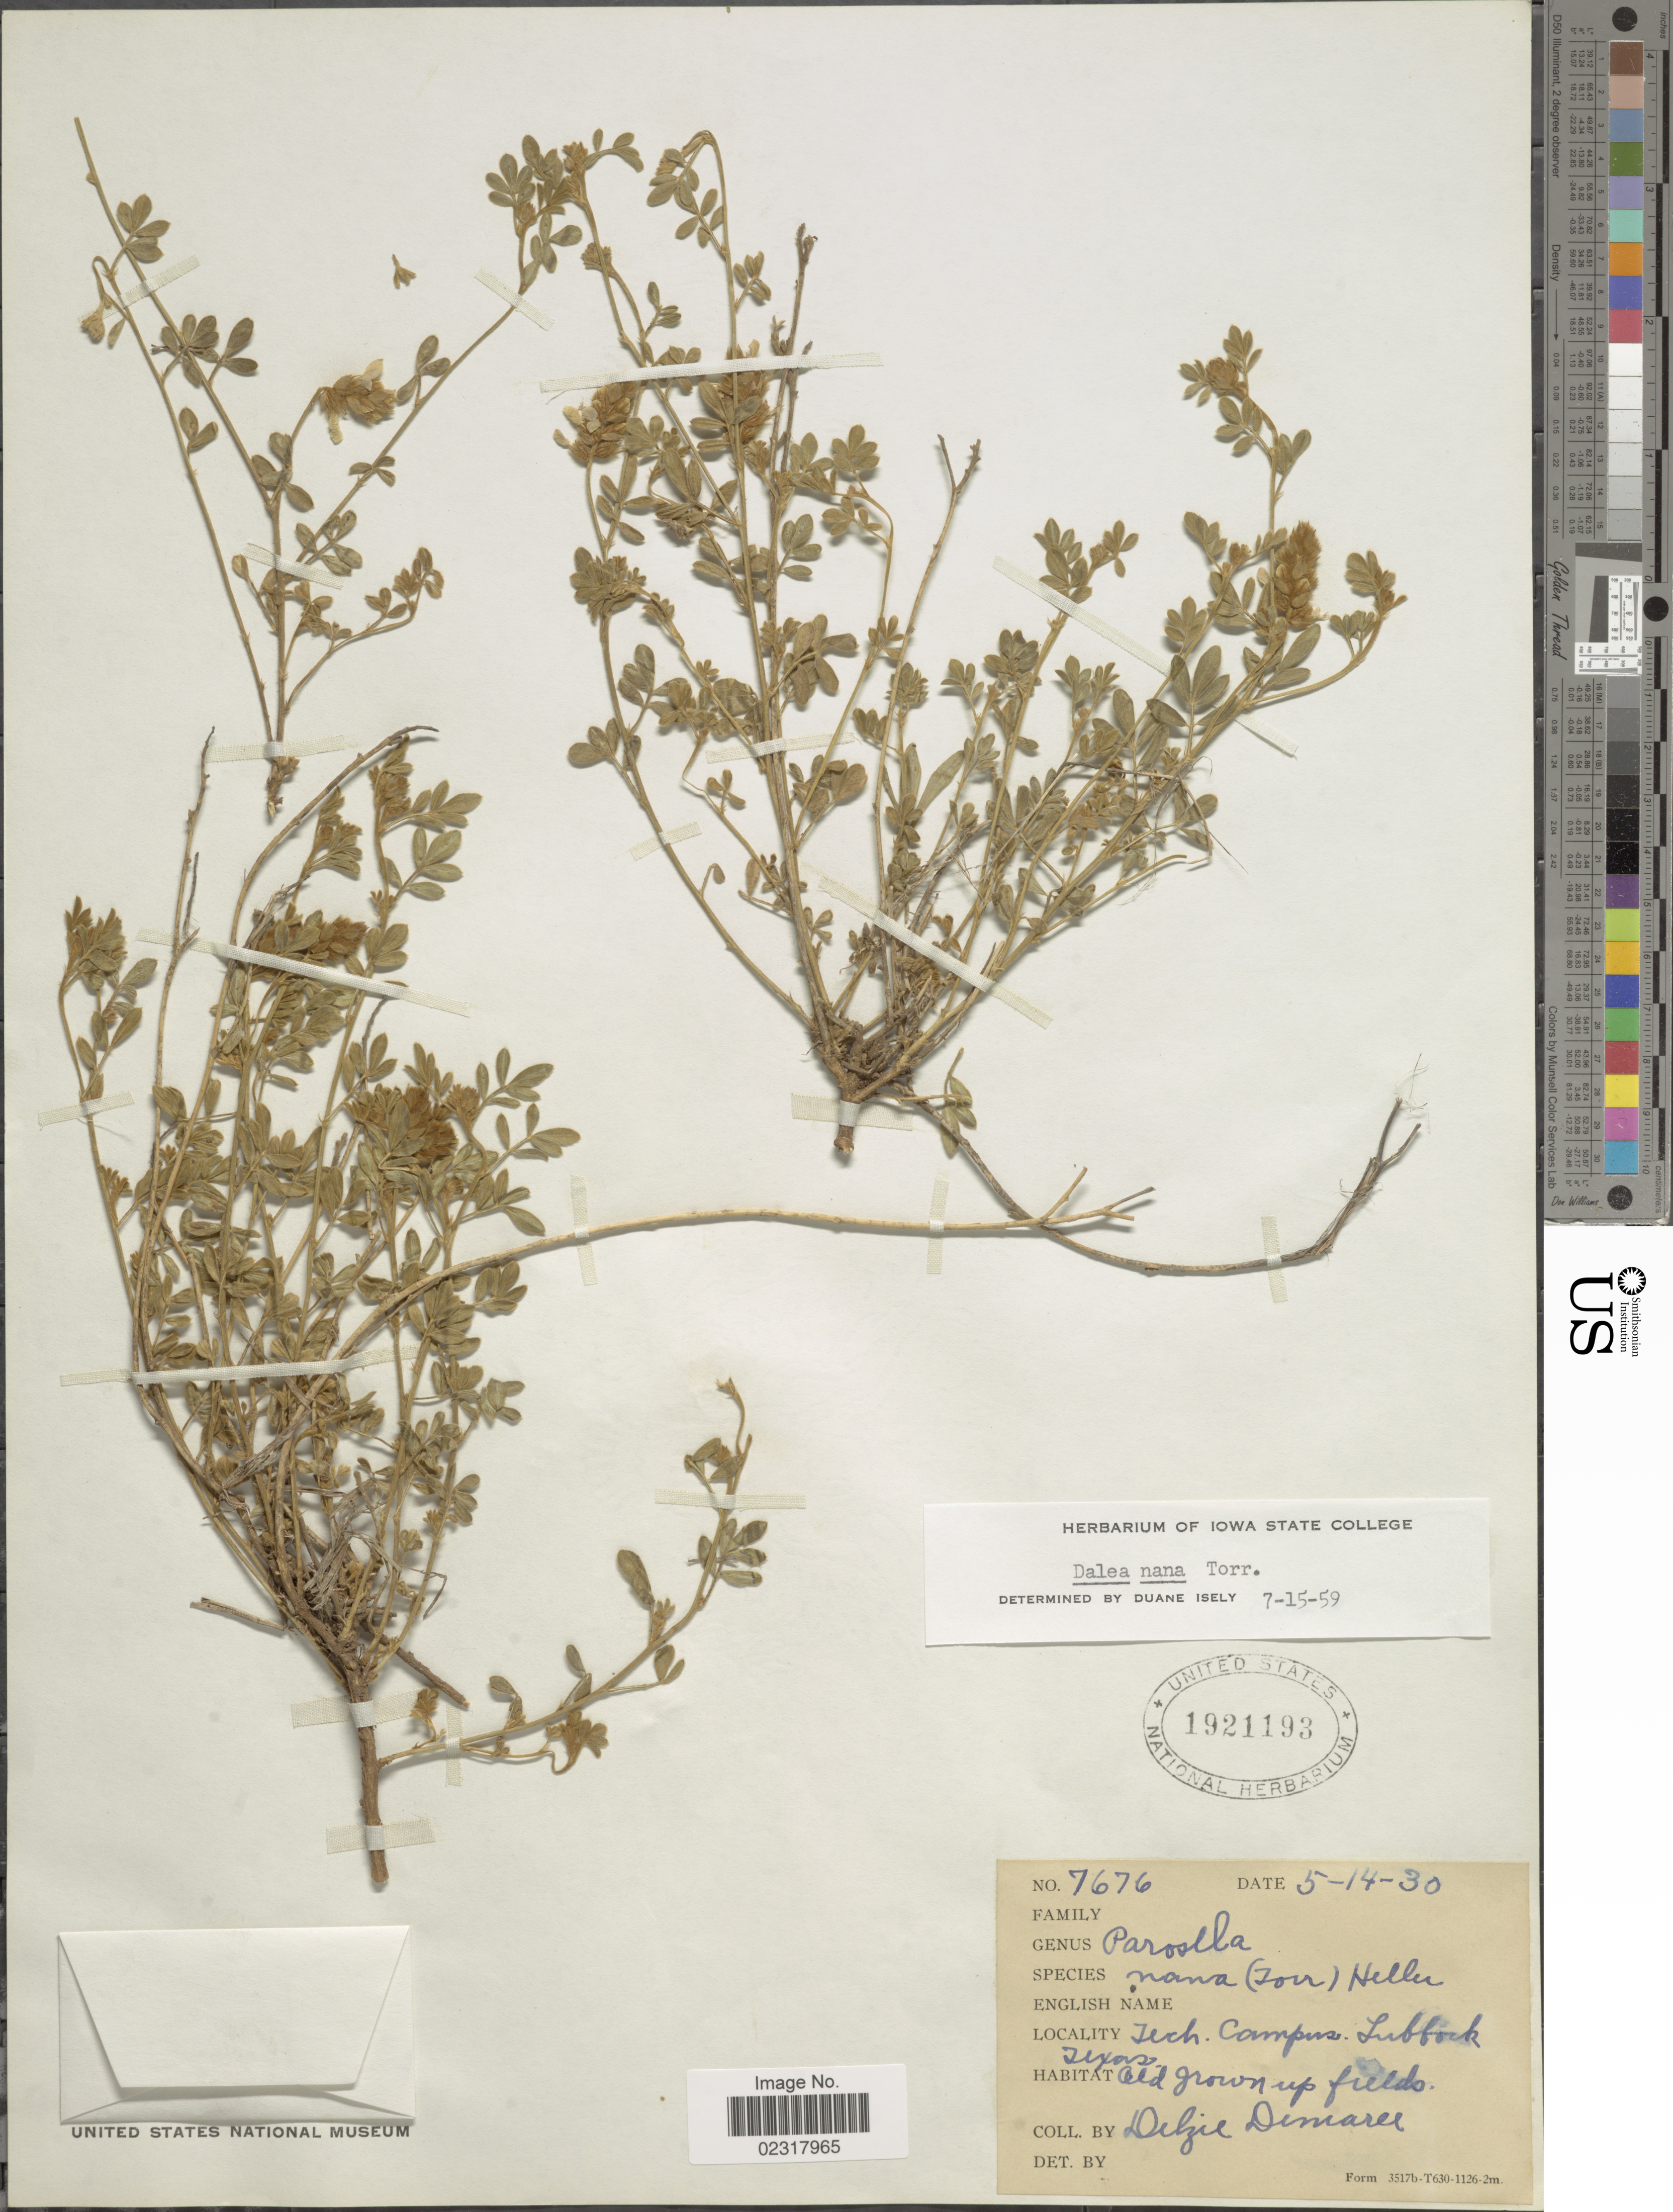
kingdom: Plantae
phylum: Tracheophyta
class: Magnoliopsida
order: Fabales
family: Fabaceae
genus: Dalea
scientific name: Dalea nana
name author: Torr. & A. Gray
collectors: D. Demaree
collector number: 7676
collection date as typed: Transcribed d/m/y: 14/5/30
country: United States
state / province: Texas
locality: Tech. Campus, Lubbock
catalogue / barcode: US 1921193